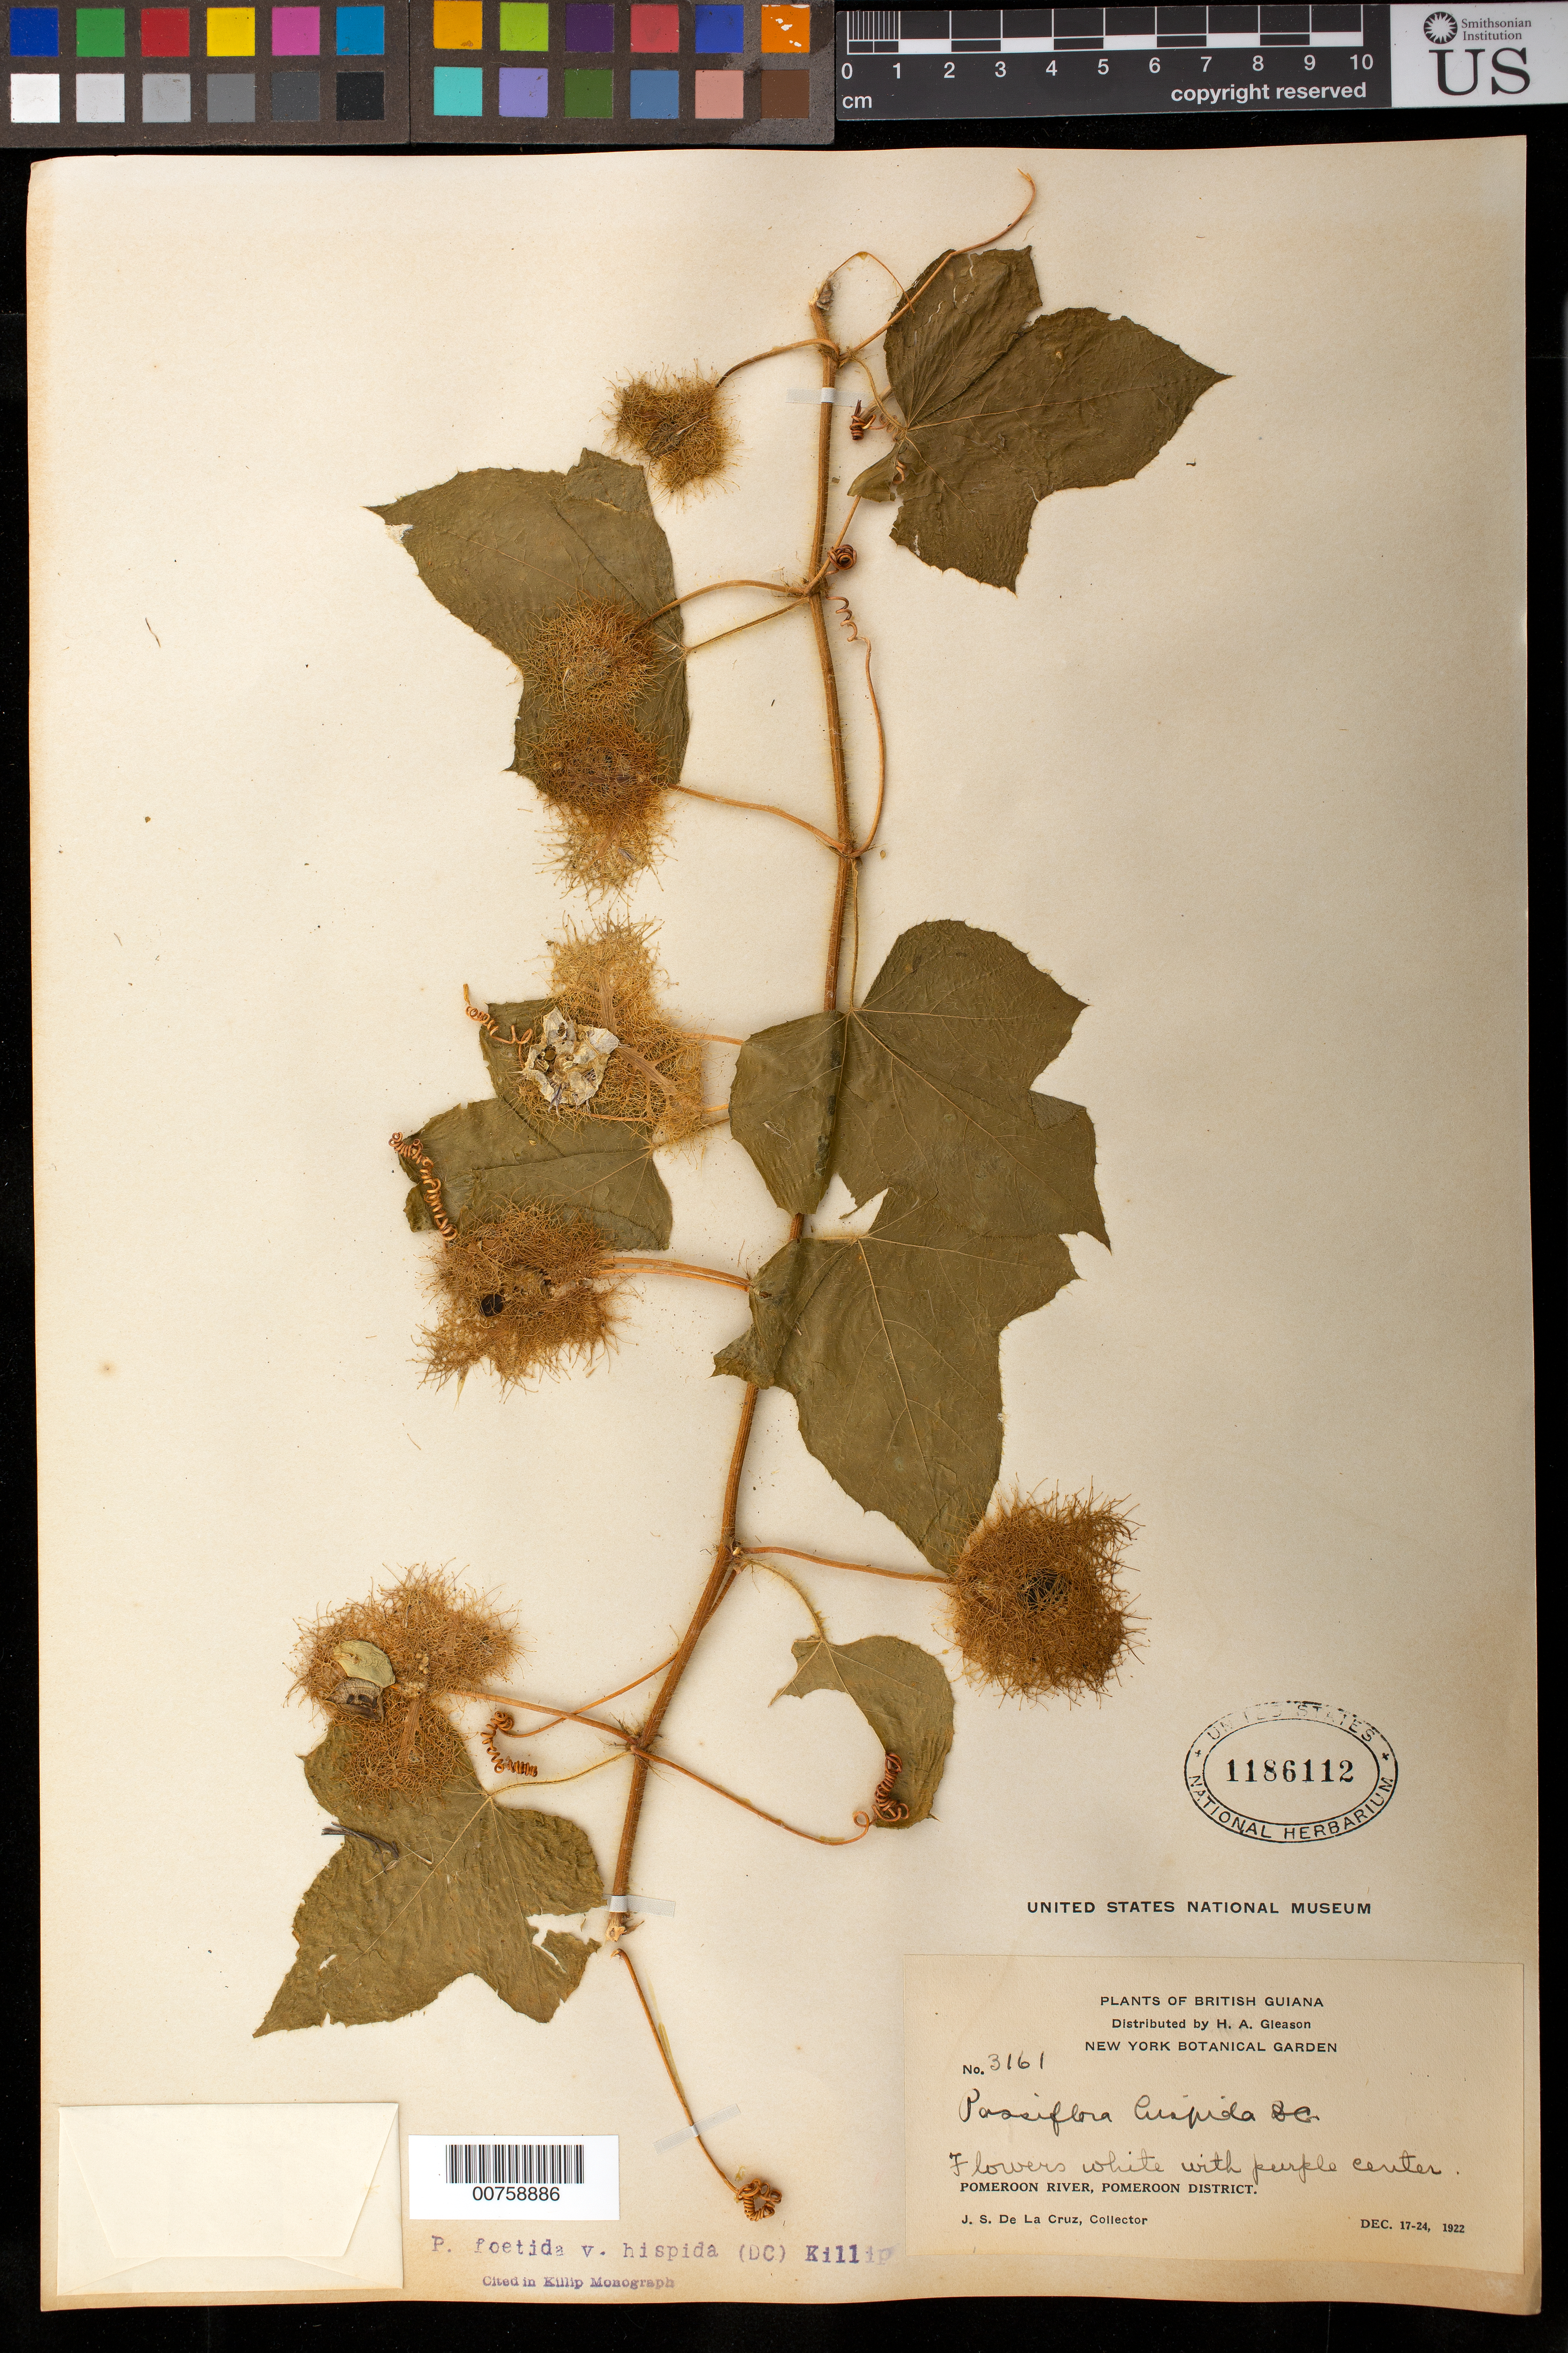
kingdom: Plantae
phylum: Tracheophyta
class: Magnoliopsida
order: Malpighiales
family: Passifloraceae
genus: Passiflora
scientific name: Passiflora foetida var. hispida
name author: (DC. ex Triana & Planch.) Killip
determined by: Feuillet, C.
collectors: J. S. de la Cruz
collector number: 3161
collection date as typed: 17-Dec-22 to 24-Dec-22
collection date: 1922-12-17/1922-12-24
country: Guyana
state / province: Pomeroon-Supenaam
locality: Pomeroon R.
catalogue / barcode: US 1186112